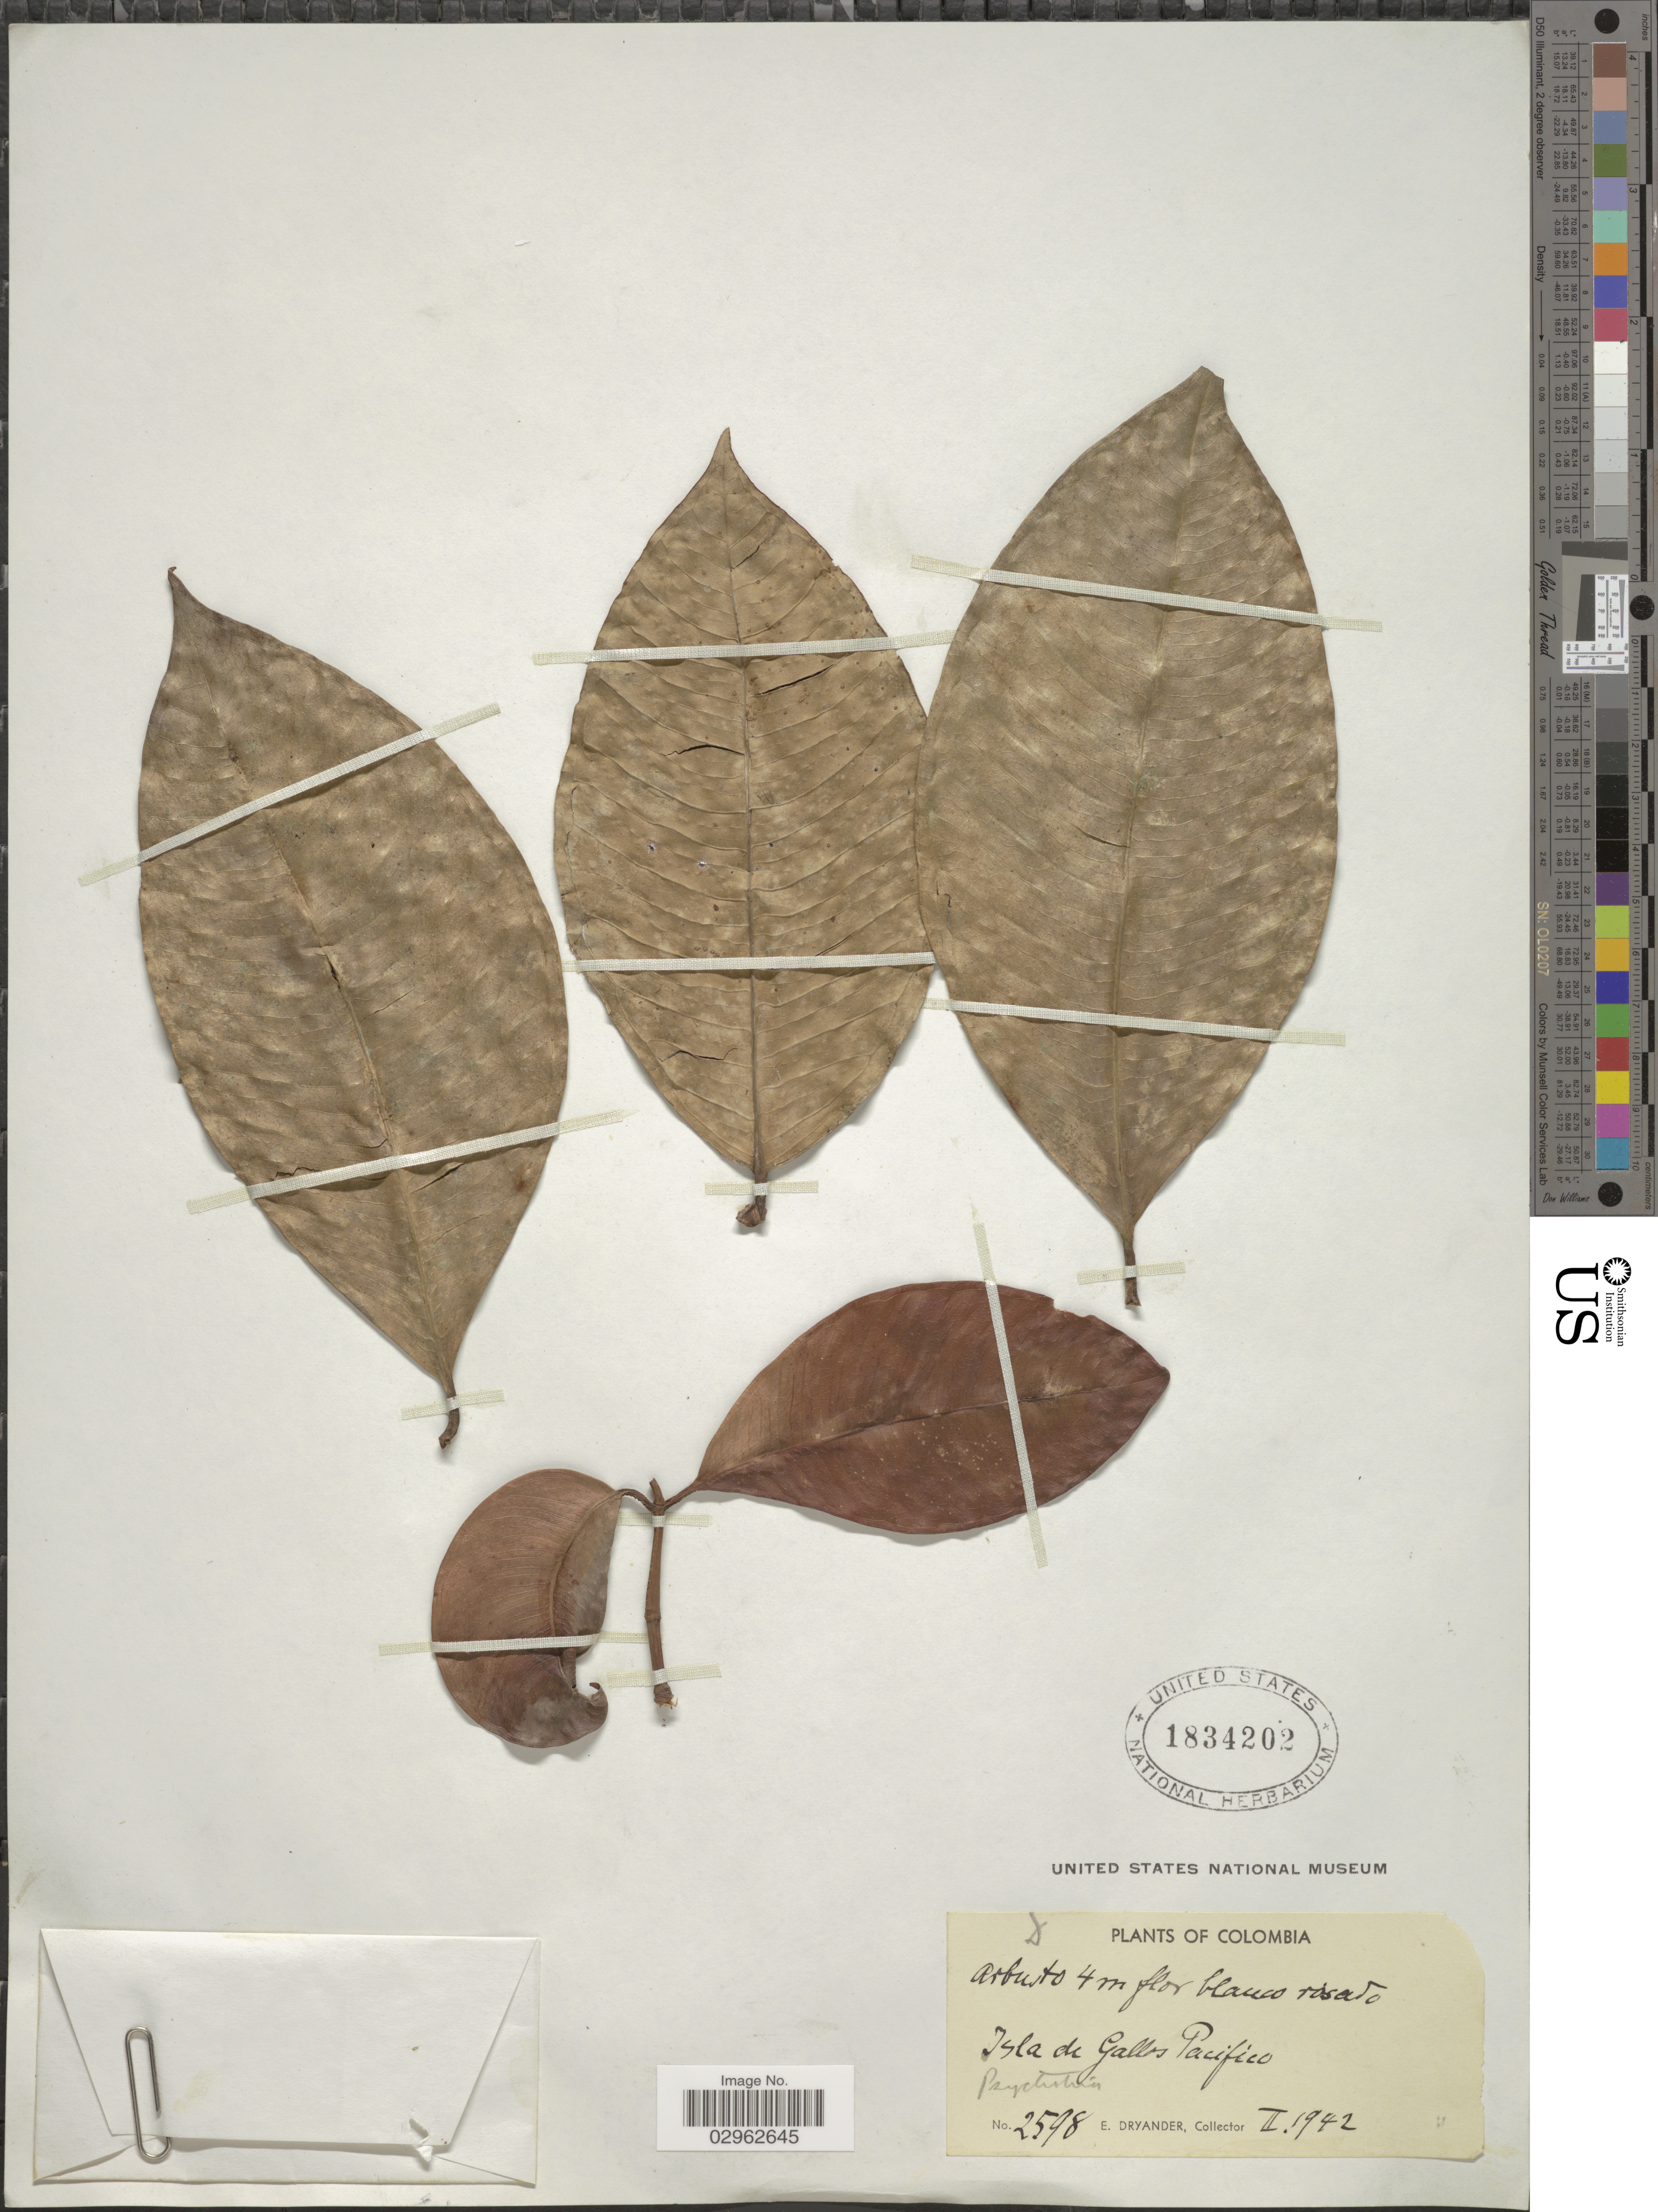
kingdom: Plantae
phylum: Tracheophyta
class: Magnoliopsida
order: Malpighiales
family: Clusiaceae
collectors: E. Dryander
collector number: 2598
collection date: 1942-02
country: Colombia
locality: Isla de Gallos Pacifico.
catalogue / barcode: US 1834202